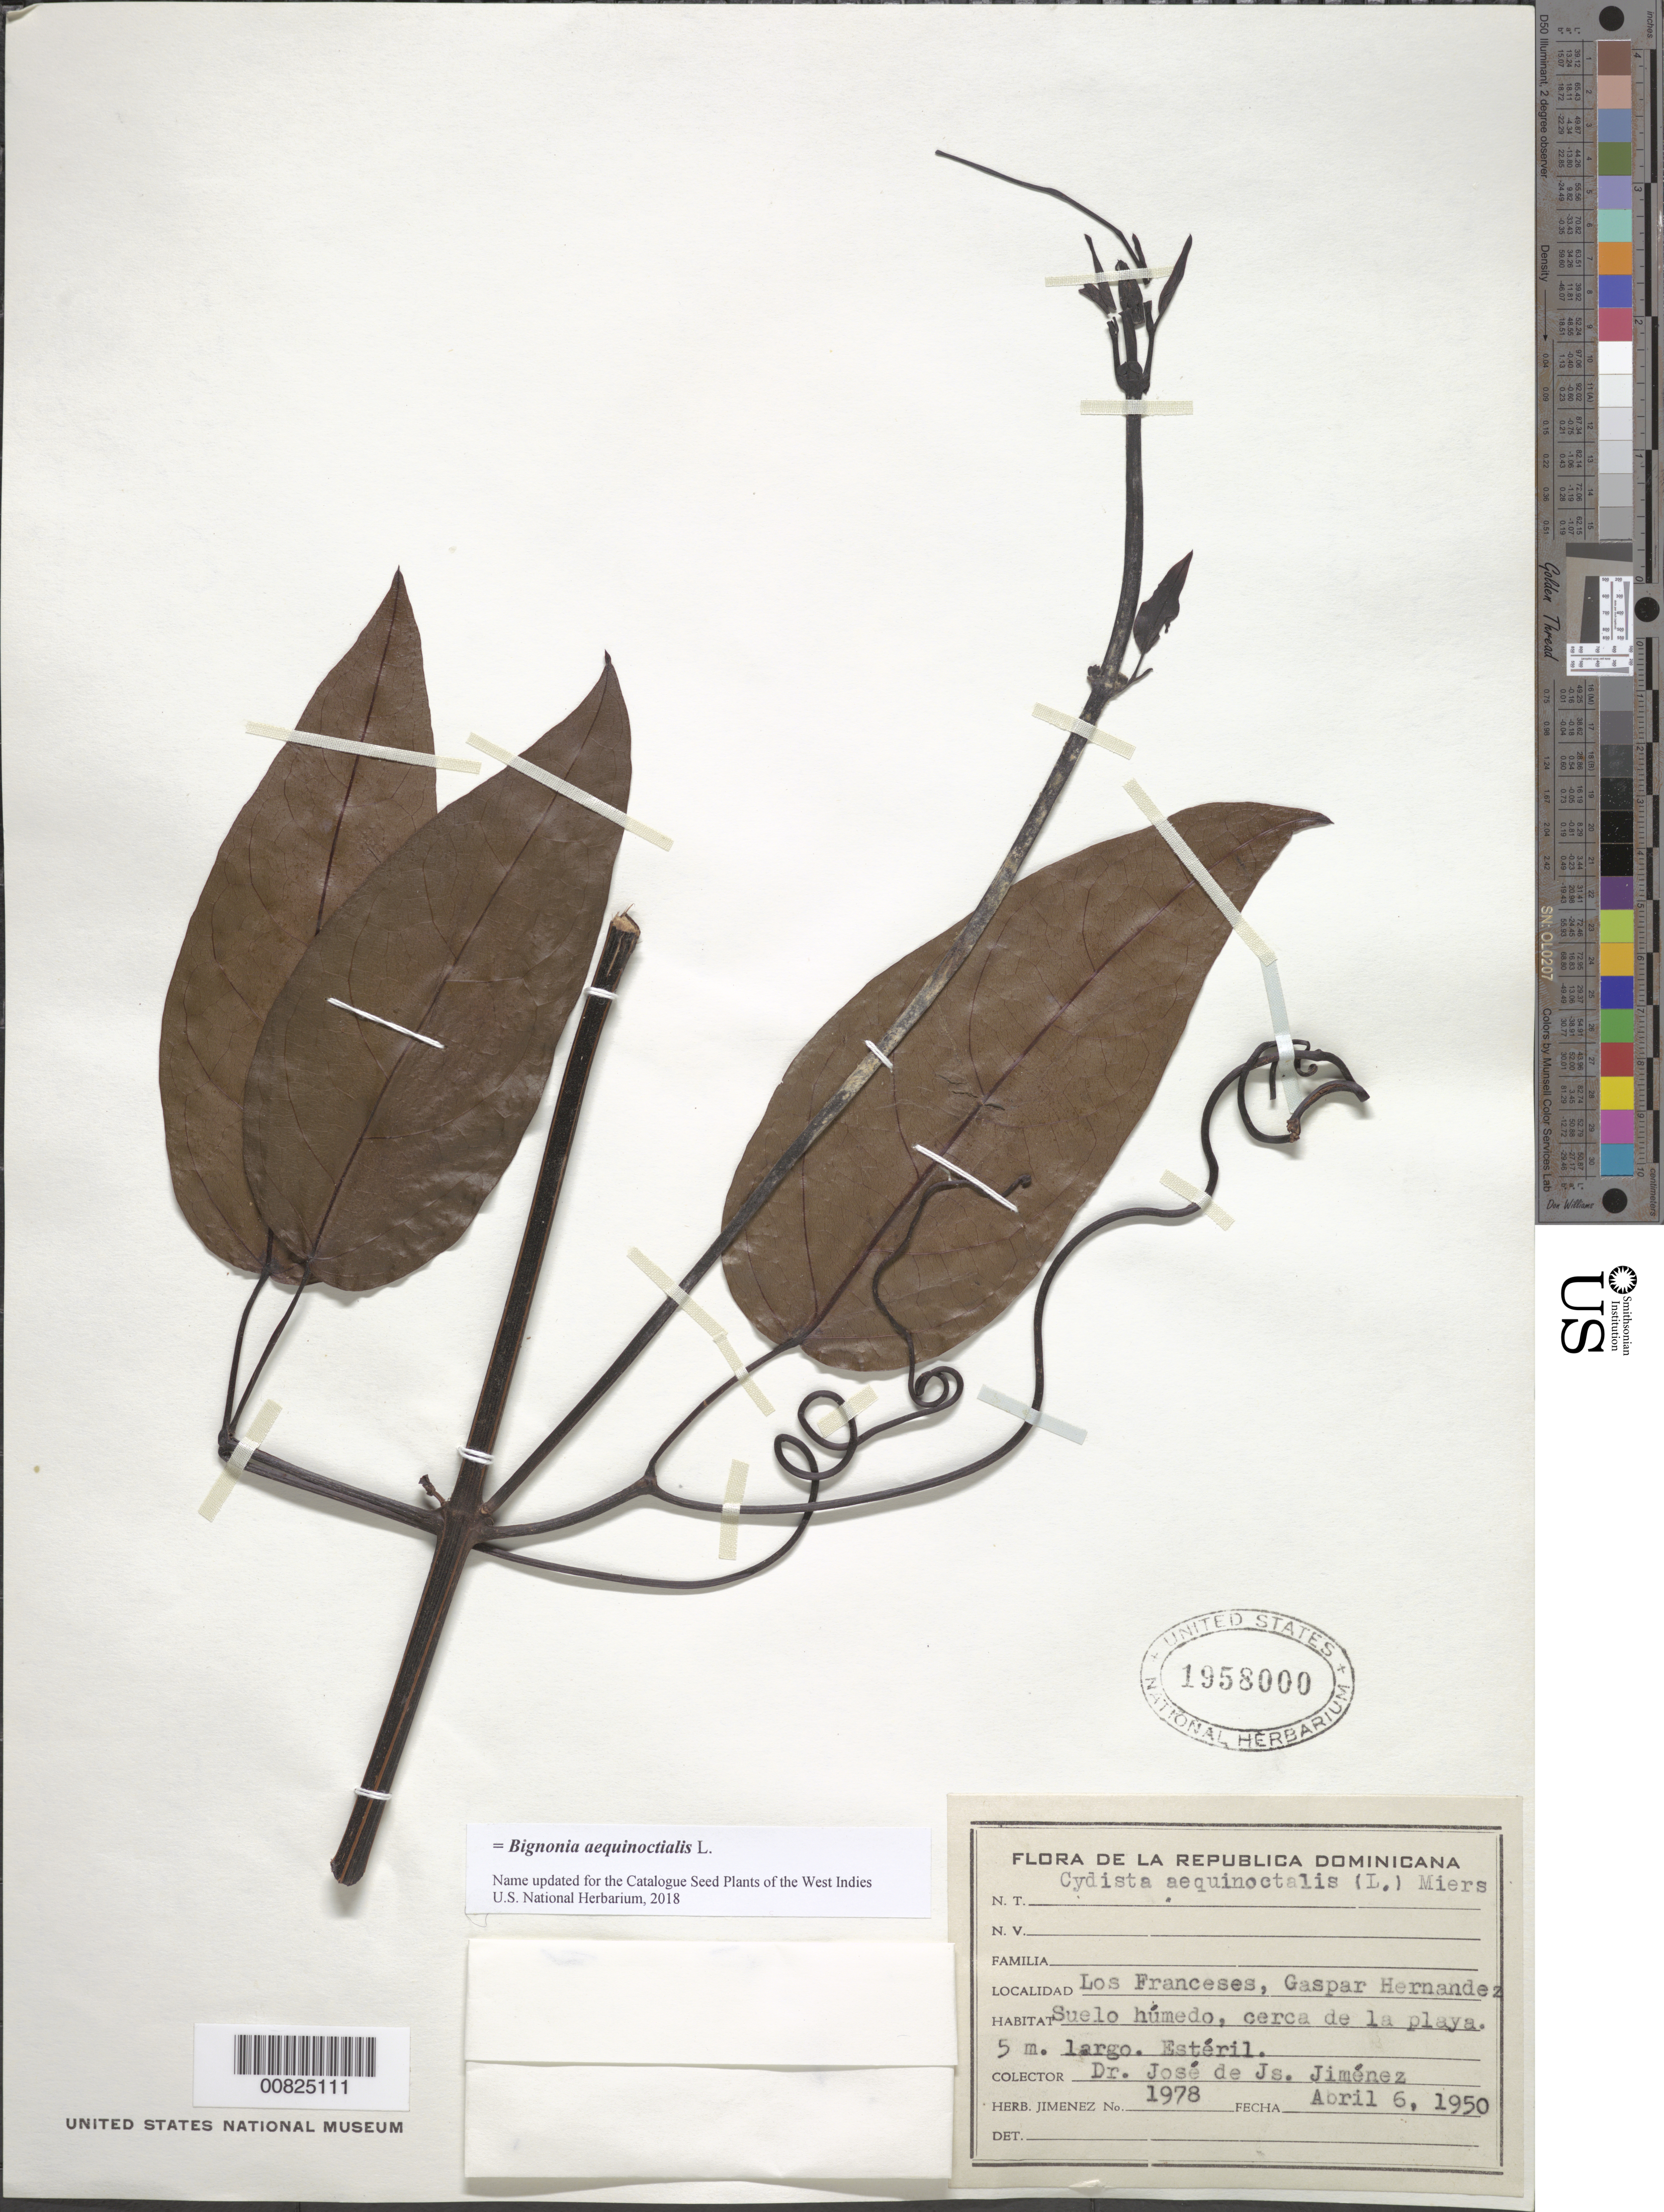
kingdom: Plantae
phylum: Tracheophyta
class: Magnoliopsida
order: Lamiales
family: Bignoniaceae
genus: Bignonia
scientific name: Bignonia aequinoctialis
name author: L.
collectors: J. J. Jiménez Almonte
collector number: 1978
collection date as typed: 06 Apr 1950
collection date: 1950-04-06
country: Dominican Republic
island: Hispaniola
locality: Los Franceses, Gaspar Hernandez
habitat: Suelo húmedo, cerca de la playa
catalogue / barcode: US 1958000